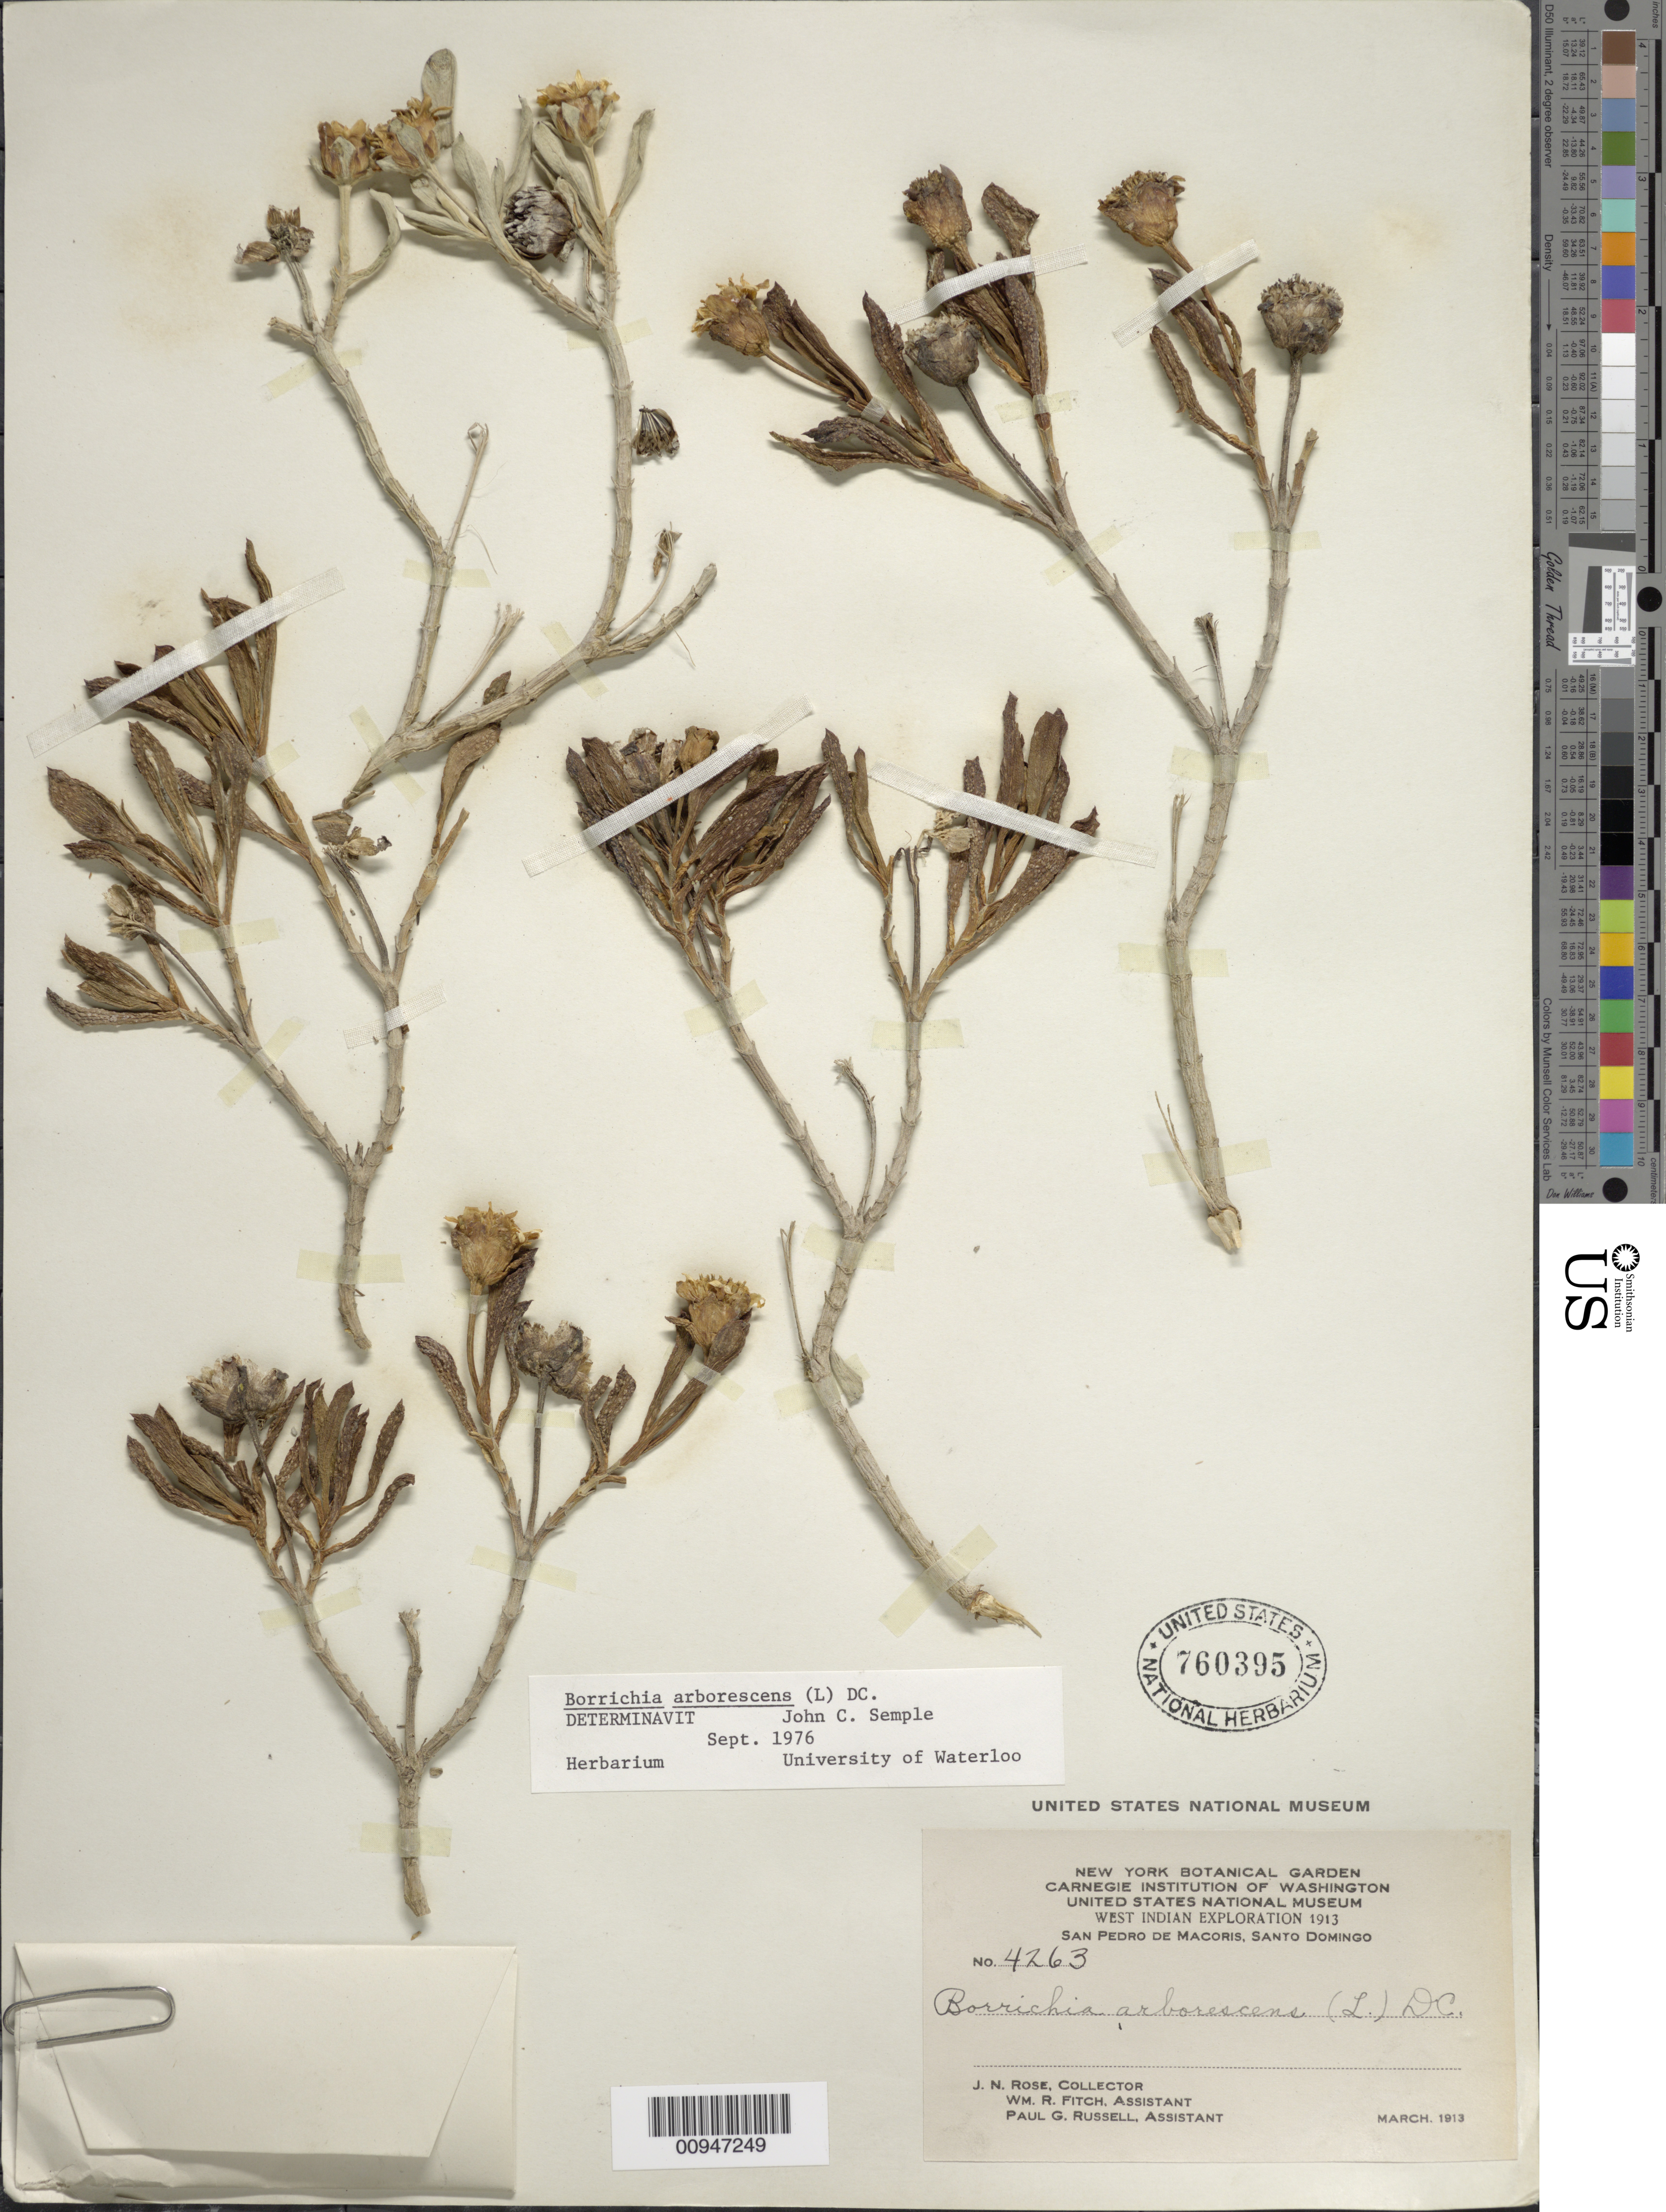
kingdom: Plantae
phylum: Tracheophyta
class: Magnoliopsida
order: Asterales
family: Asteraceae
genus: Borrichia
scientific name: Borrichia arborescens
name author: (L.) DC.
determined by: Semple, J. C.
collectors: J. N. Rose, W. R. Fitch & P. G. Russell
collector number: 4263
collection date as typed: Mar 1913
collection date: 1913-03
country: Dominican Republic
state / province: San Pedro de Macoris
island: Hispaniola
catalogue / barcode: US 760395